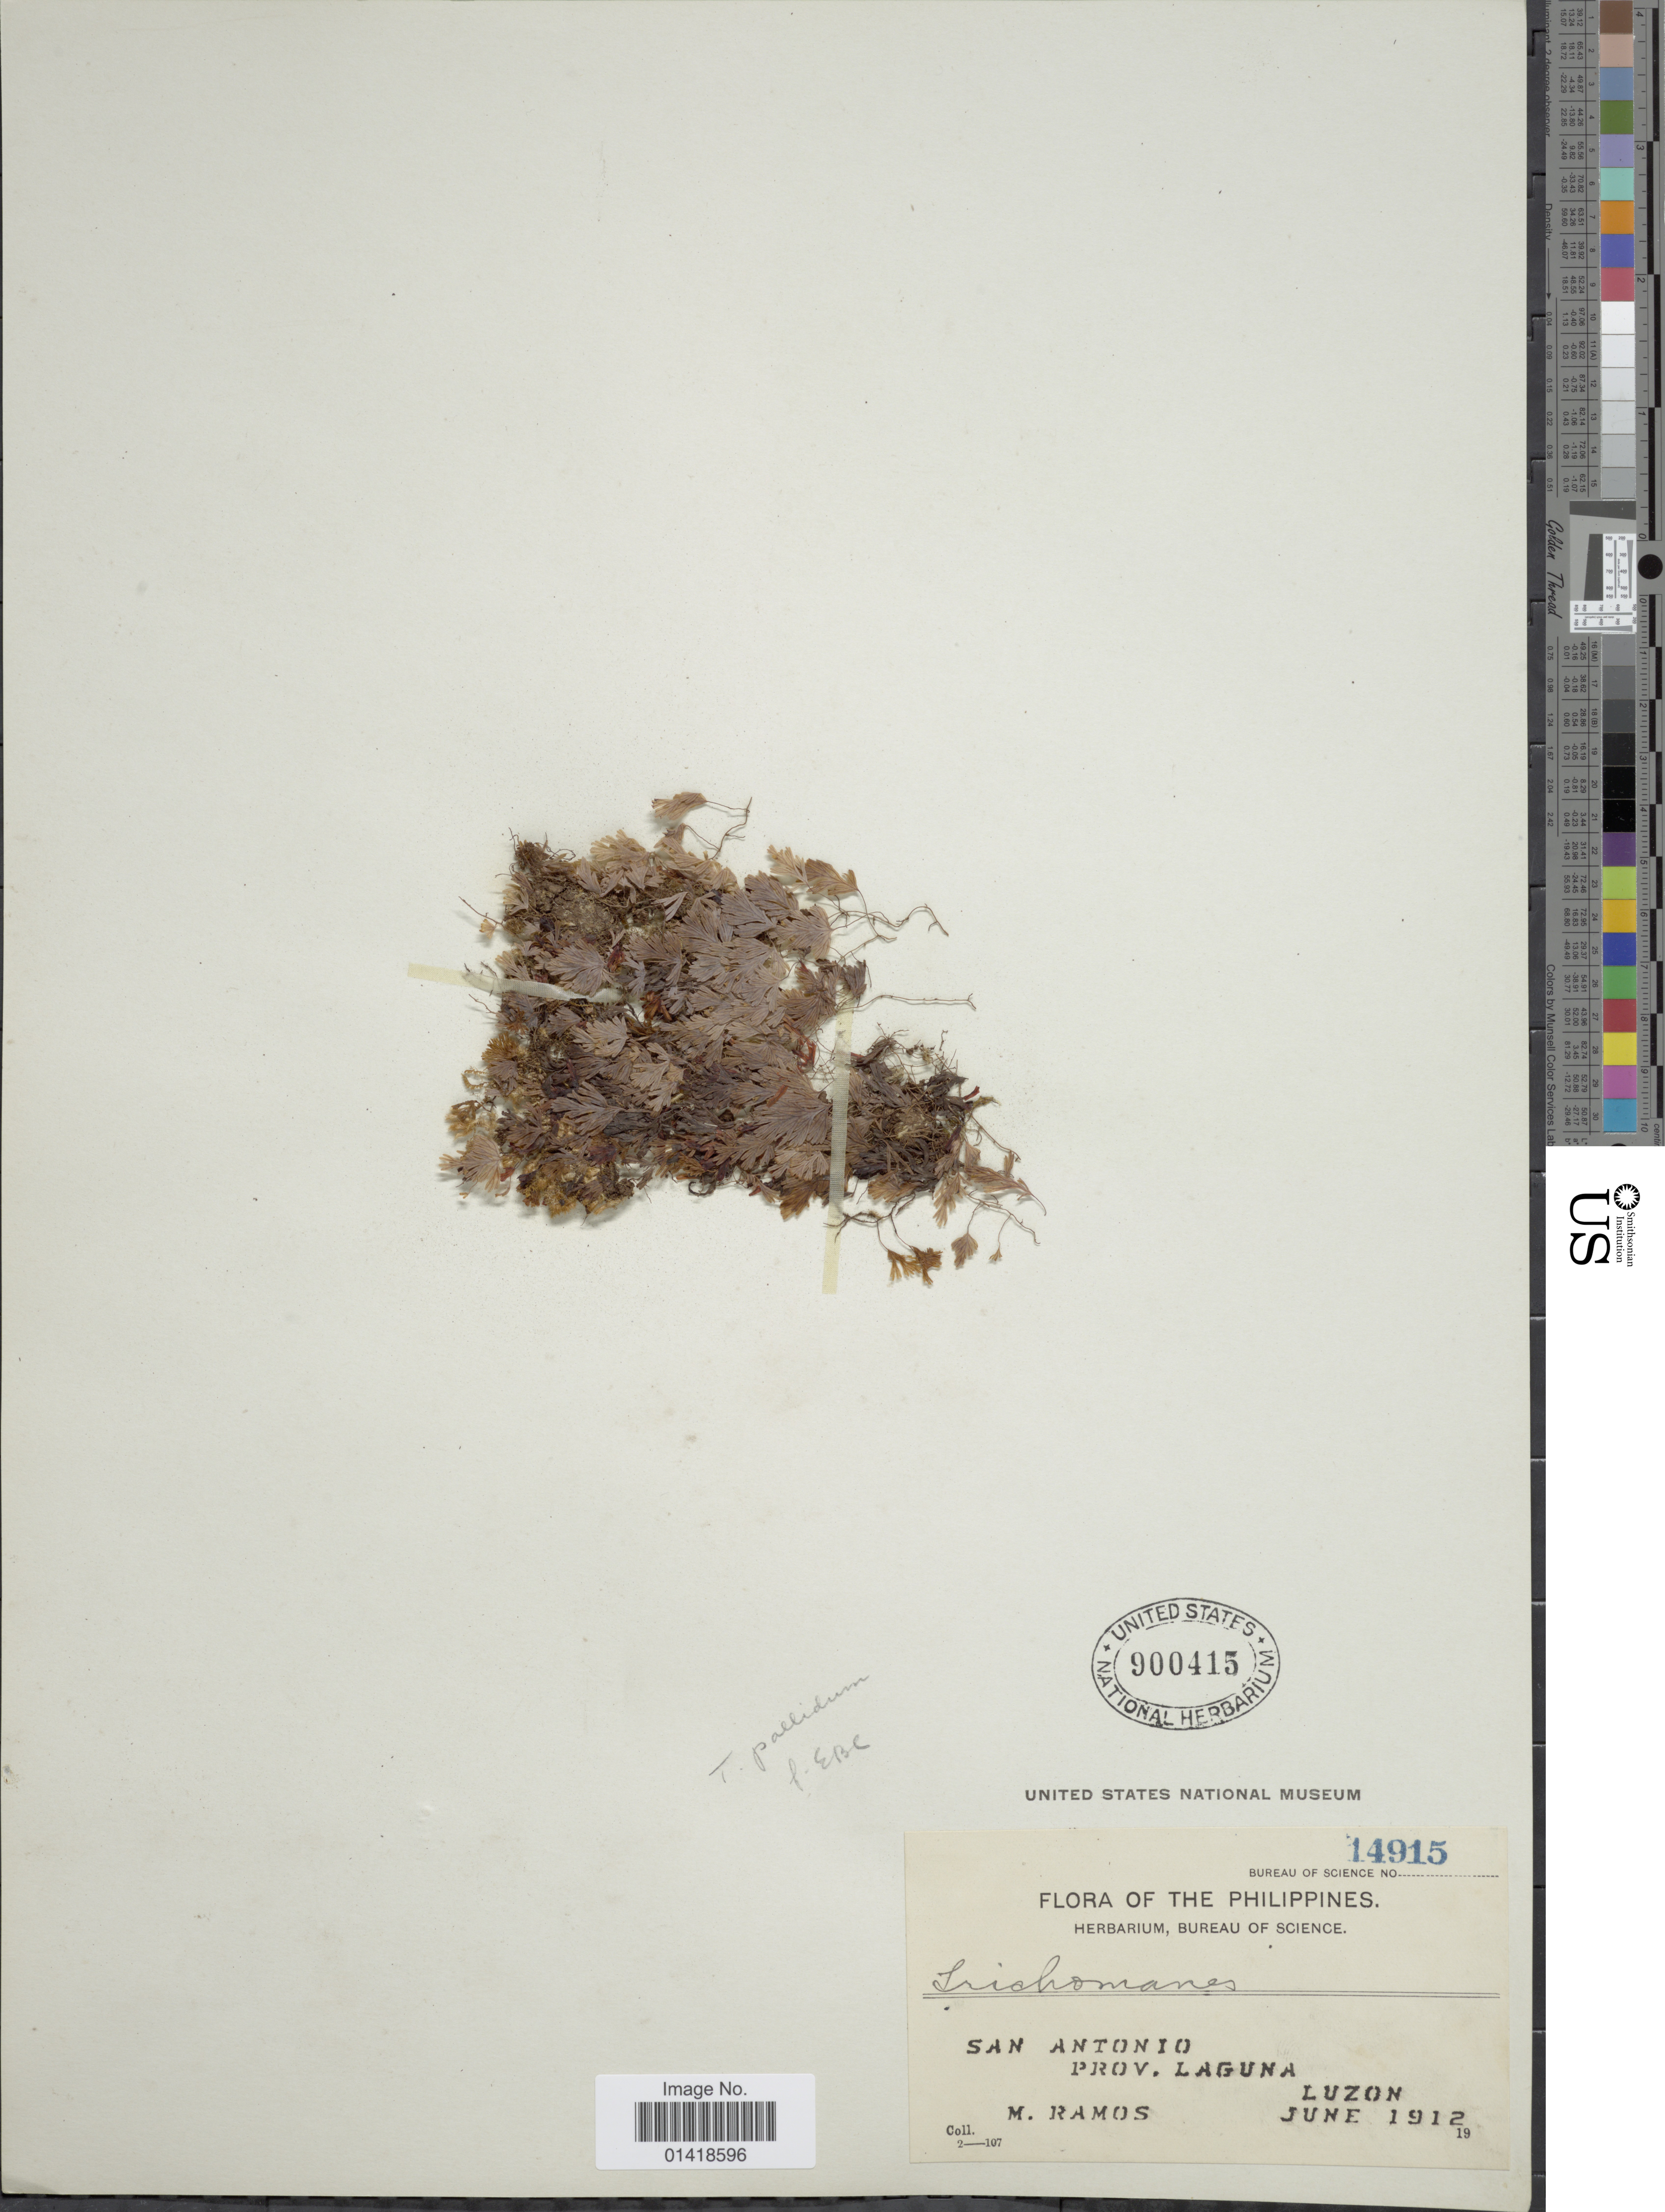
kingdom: Plantae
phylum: Tracheophyta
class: Polypodiopsida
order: Hymenophyllales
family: Hymenophyllaceae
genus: Hymenophyllum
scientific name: Hymenophyllum pallidum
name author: (Blume) Ebihara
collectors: M. Ramos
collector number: Bureau of Science 14915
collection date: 1912-06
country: Philippines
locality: The Philippines. San Antonio. Prov. Laguna. Luzon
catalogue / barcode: US 900415